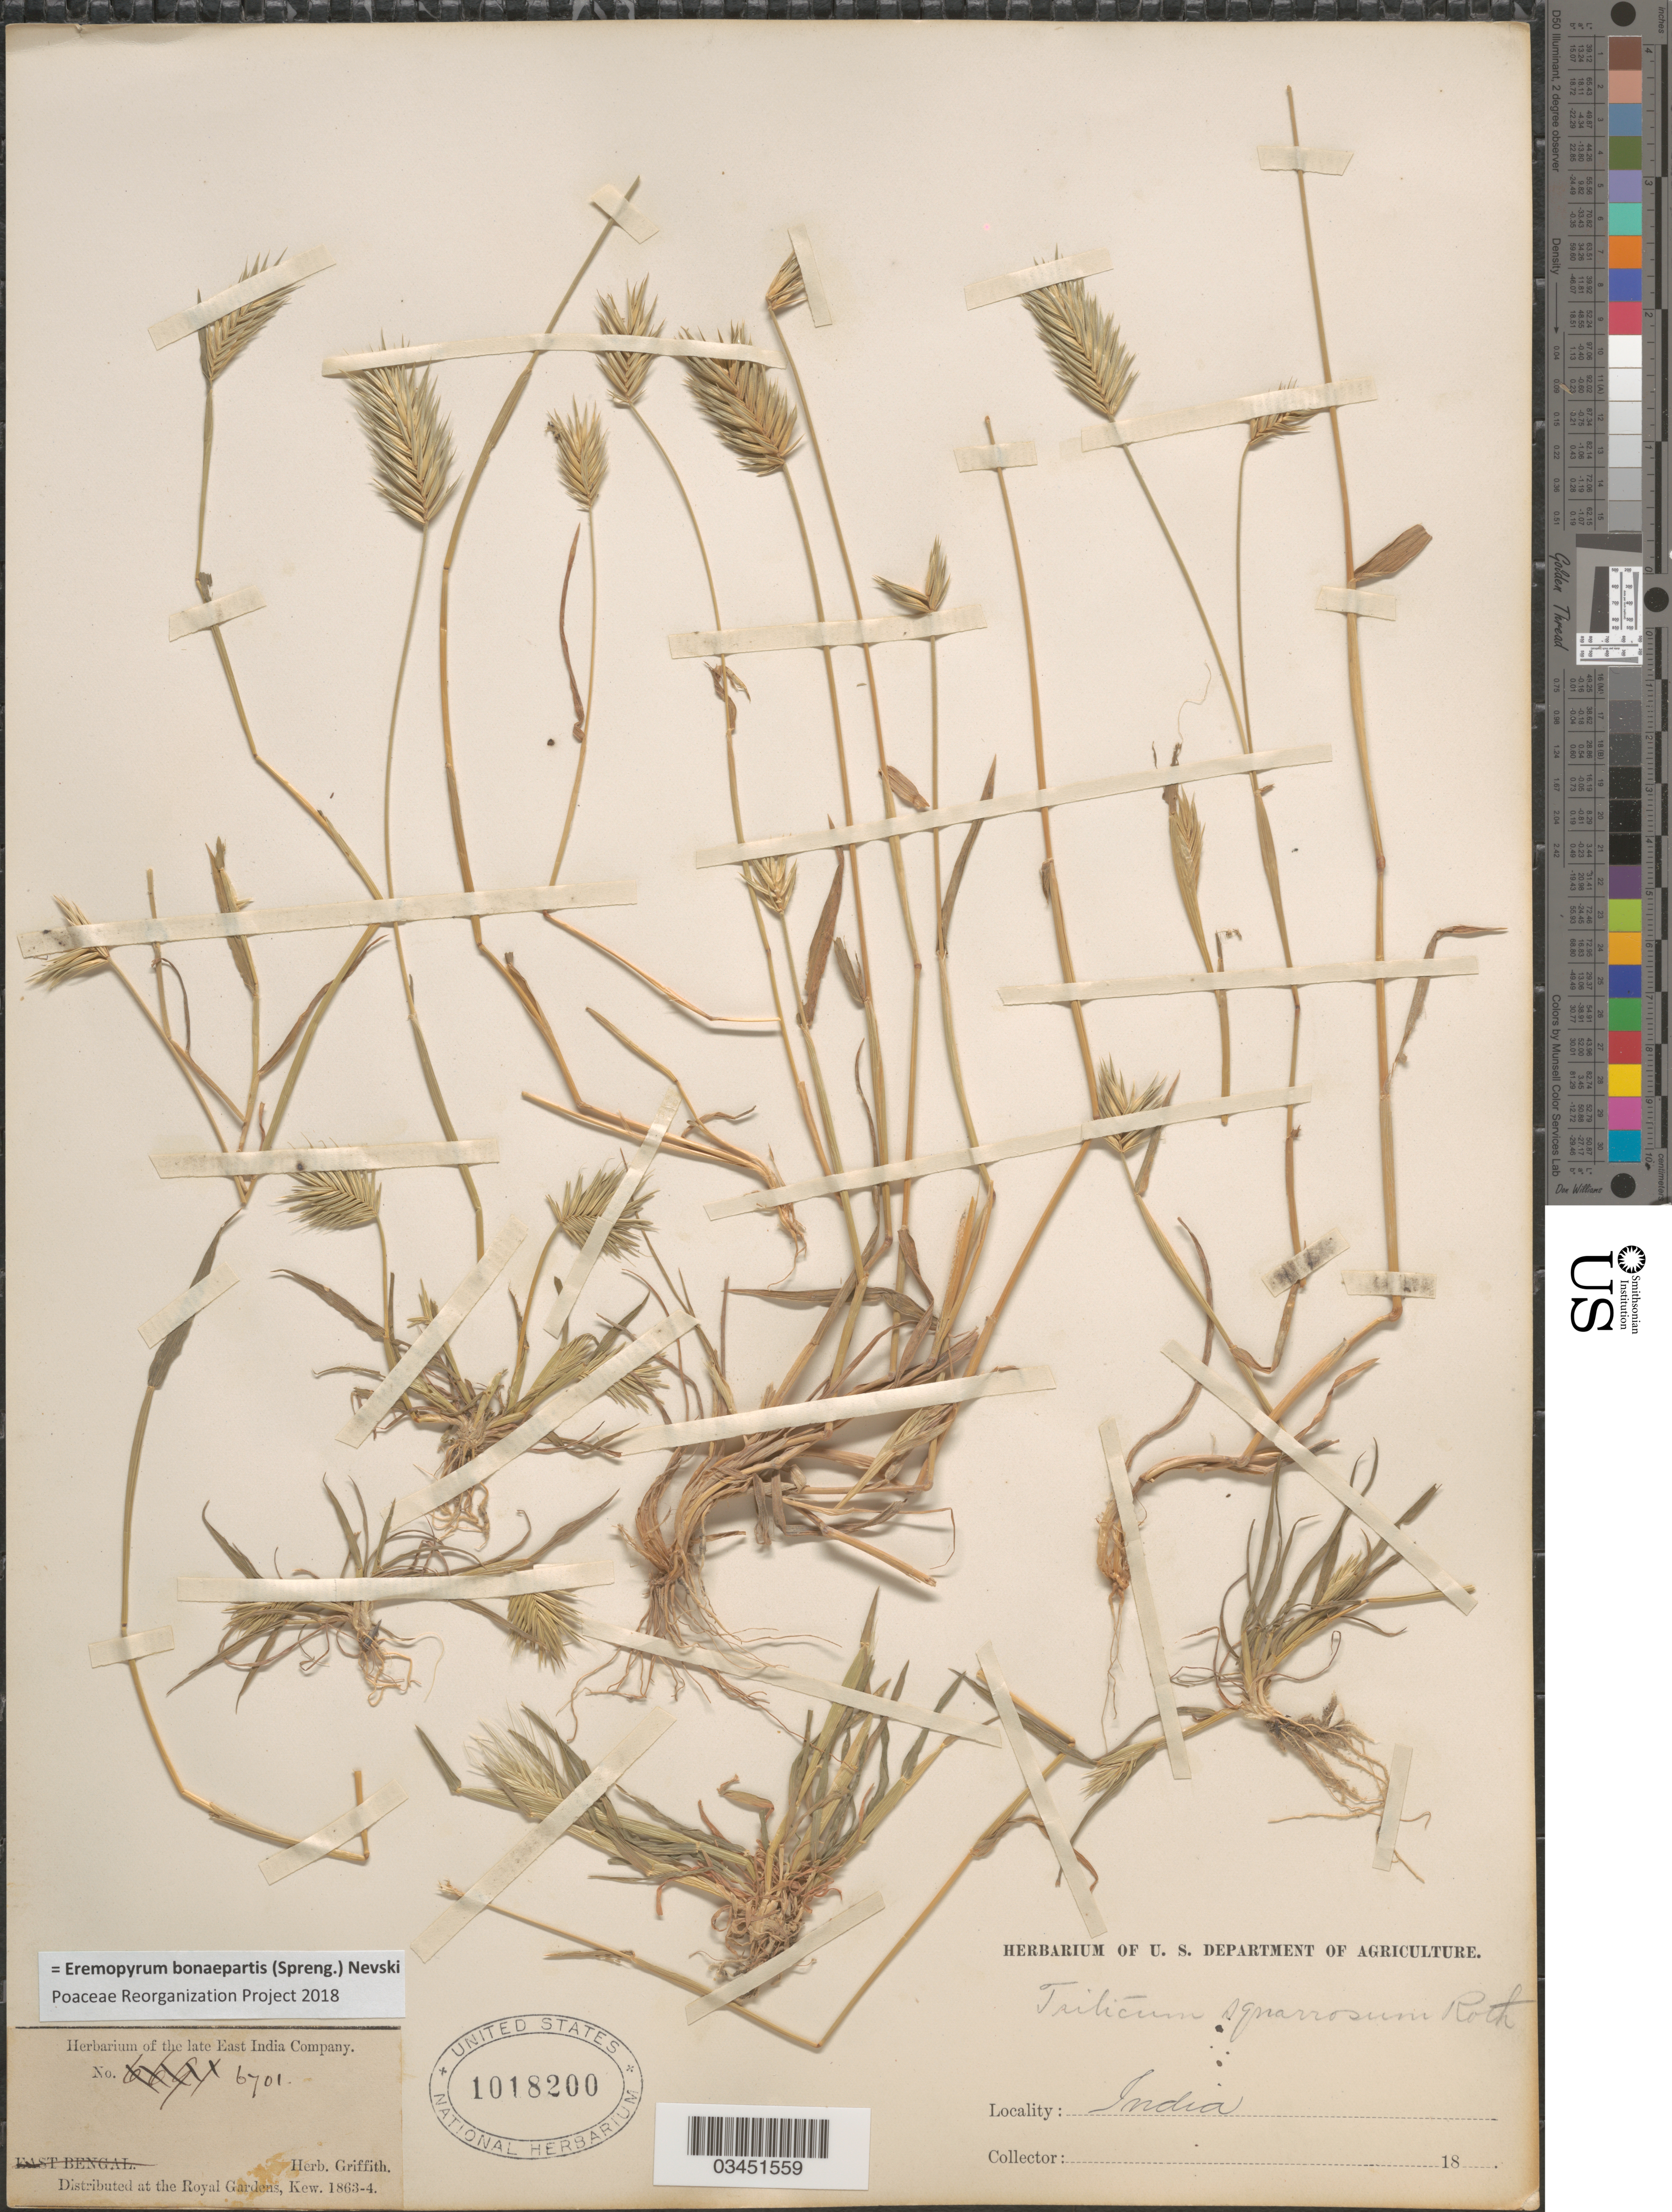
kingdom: Plantae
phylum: Tracheophyta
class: Liliopsida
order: Poales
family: Poaceae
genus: Eremopyrum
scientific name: Eremopyrum bonaepartis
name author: (Spreng.) Nevski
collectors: ex herb. Griffith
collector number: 6701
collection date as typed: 18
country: India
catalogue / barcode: US 1018200